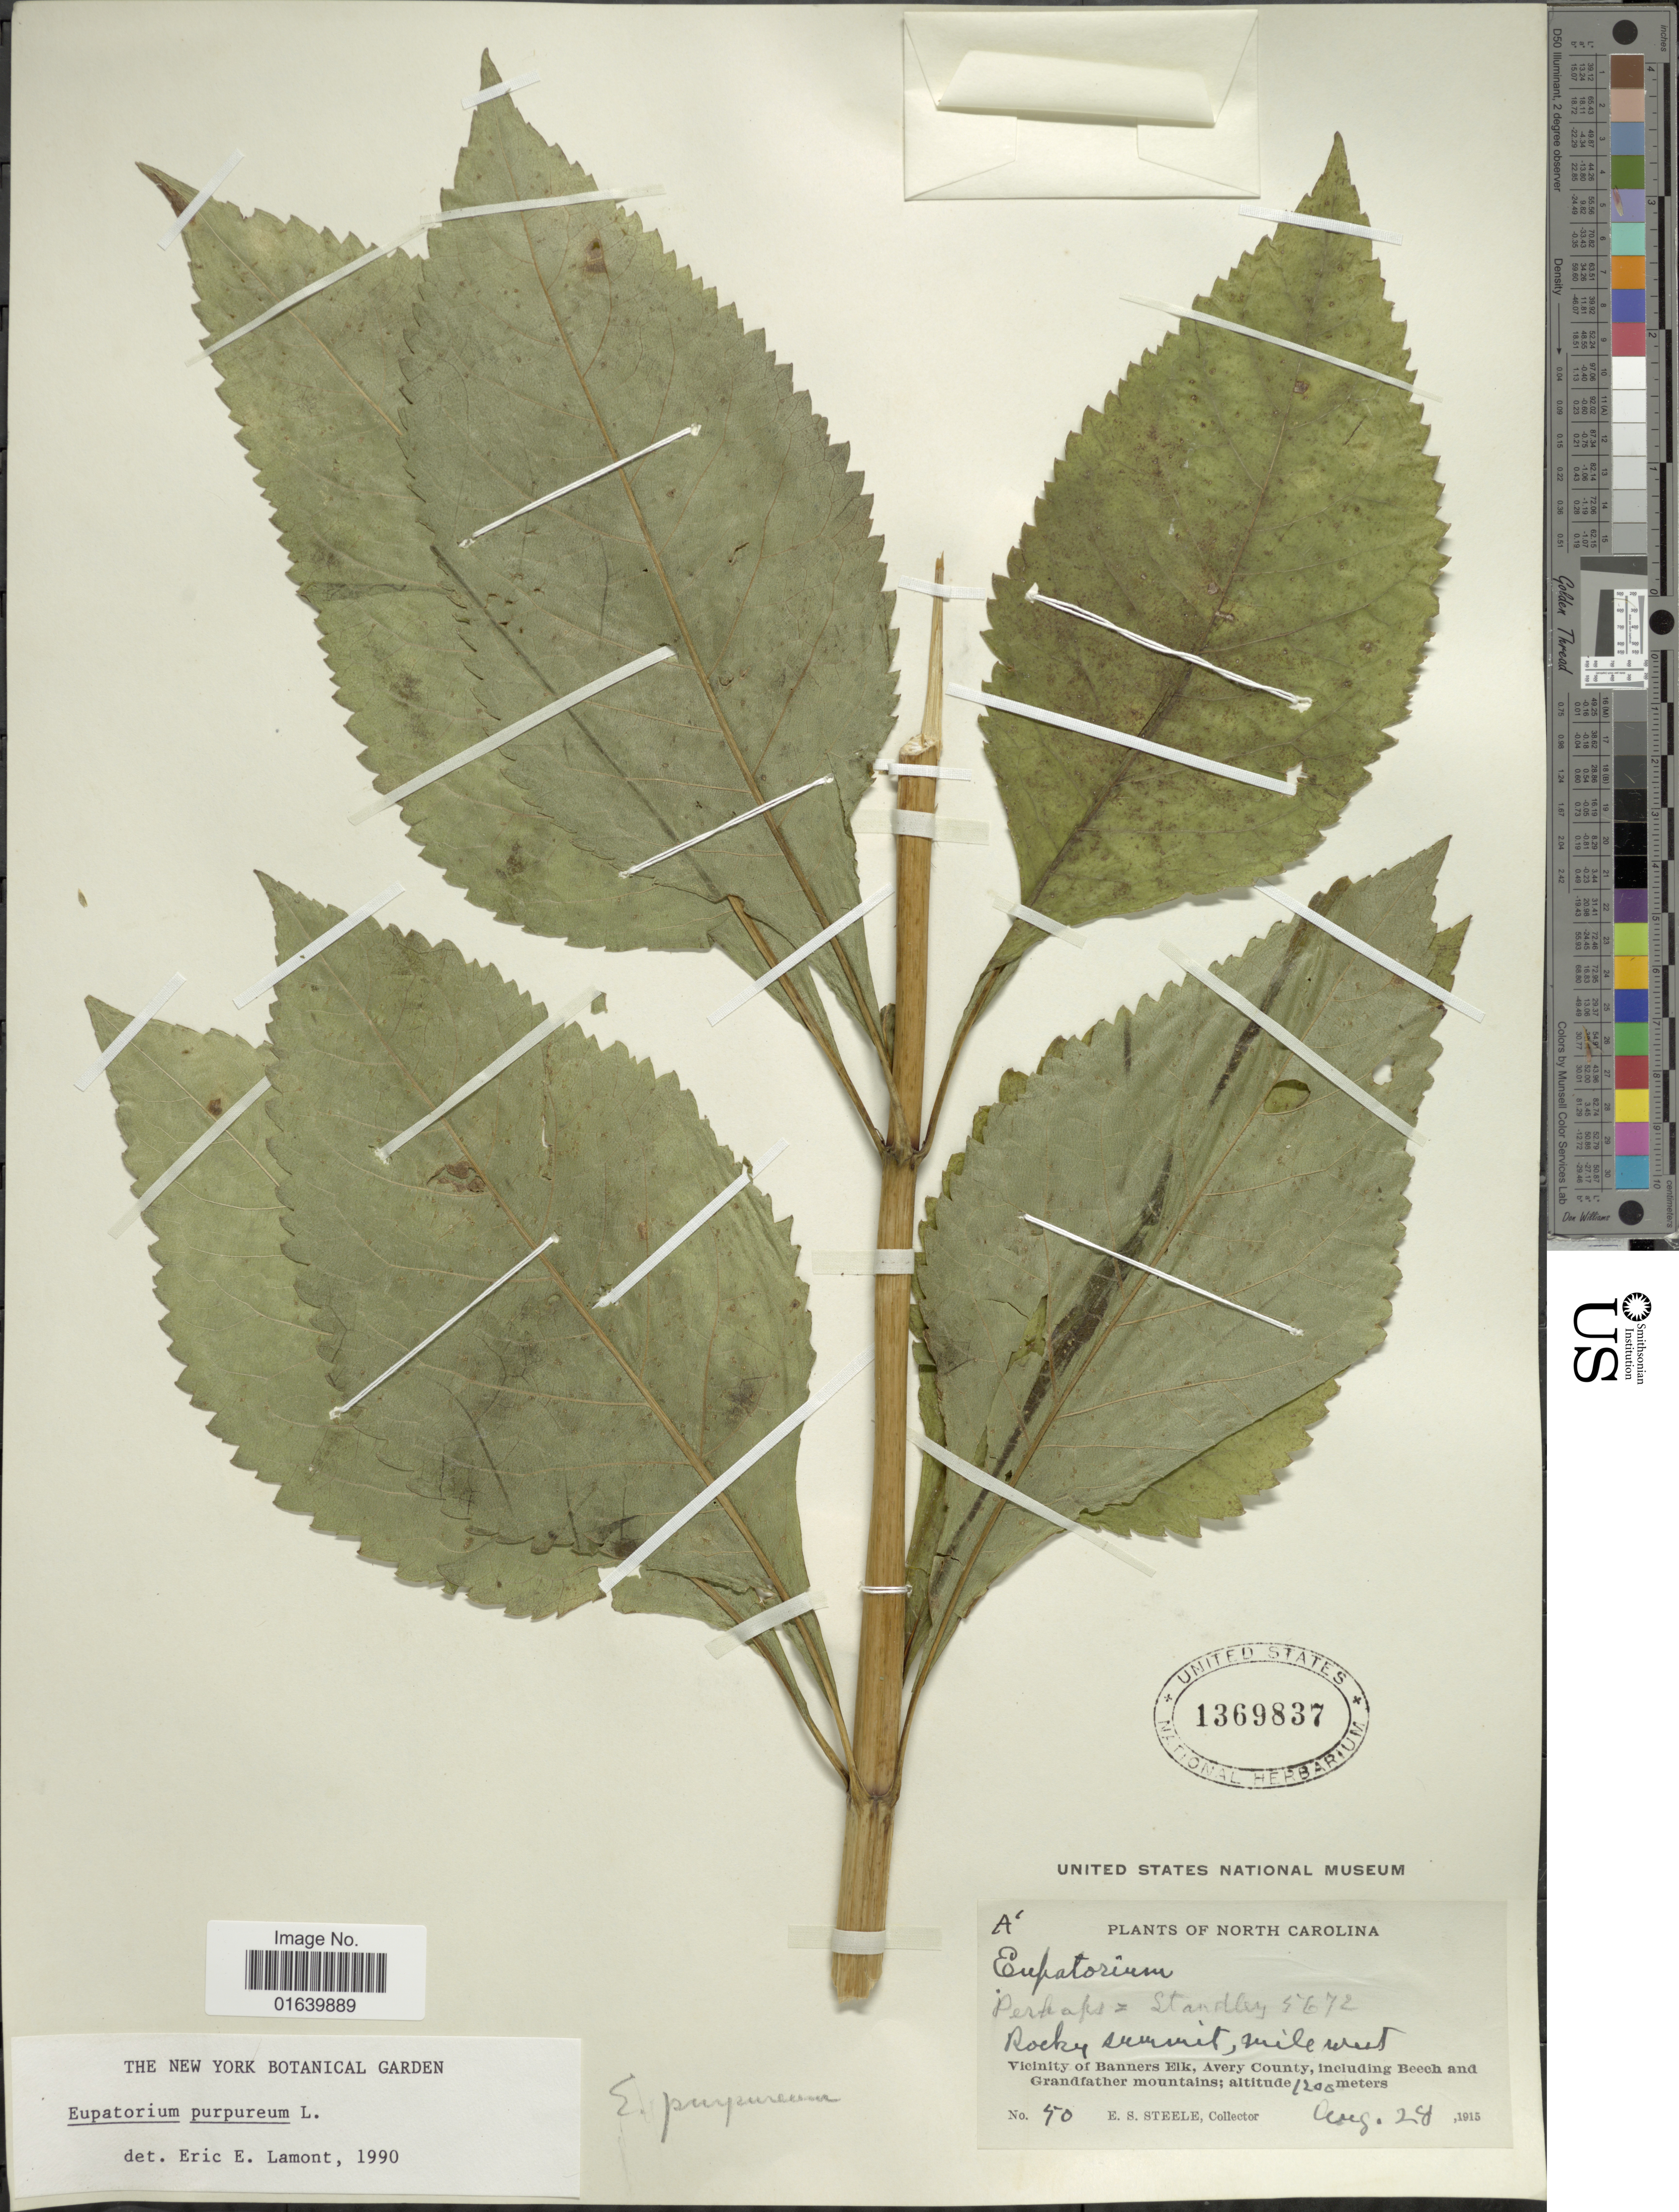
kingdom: Plantae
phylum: Tracheophyta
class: Magnoliopsida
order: Asterales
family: Asteraceae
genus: Eupatorium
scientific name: Eupatorium purpureum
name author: (L.) E.E. Lamont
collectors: E. Steele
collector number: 50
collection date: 1915-08-28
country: United States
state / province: North Carolina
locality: North Carolina, Rocky summit, mile west, vicinity of Banners Elk, Avery County, including Beech and Grandfather mountains.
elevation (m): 1200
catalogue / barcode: US 1369837